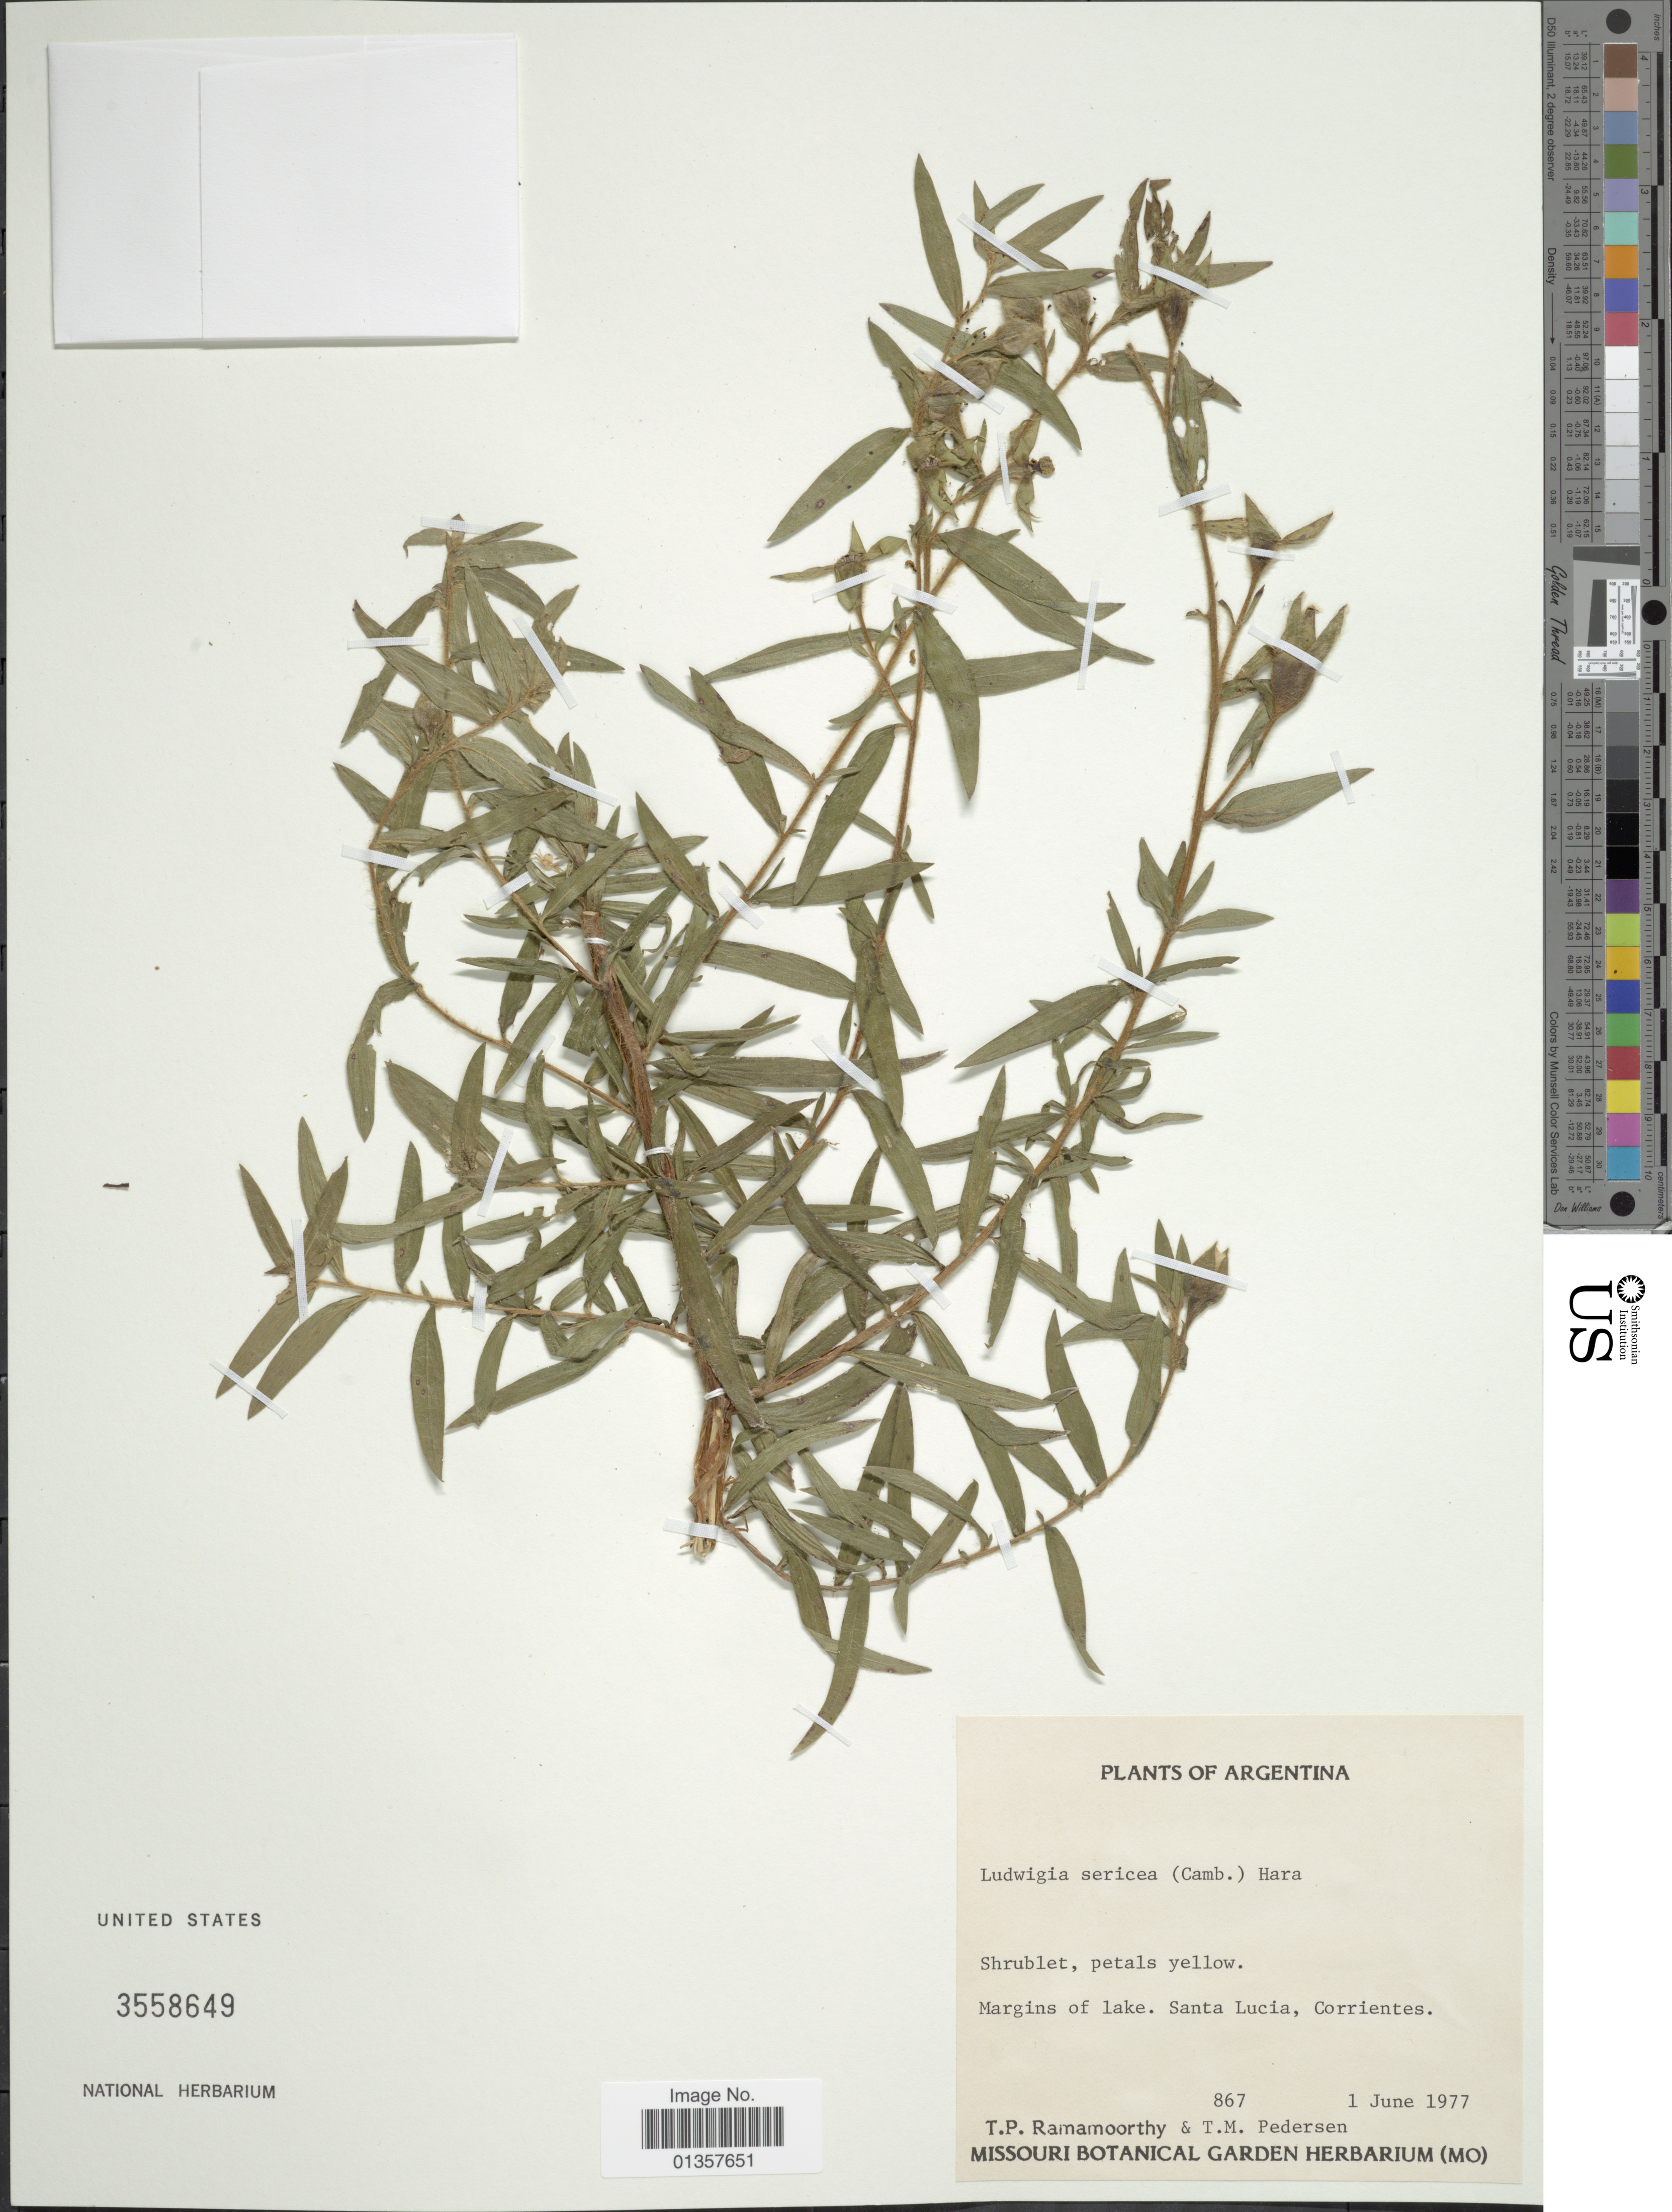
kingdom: Plantae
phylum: Tracheophyta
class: Magnoliopsida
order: Myrtales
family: Onagraceae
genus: Ludwigia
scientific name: Ludwigia sericea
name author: (Cambess.) H. Hara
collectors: T. P. Ramamoorthy & T. M. Pedersen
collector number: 867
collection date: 1977-06-01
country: Argentina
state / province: Corrientes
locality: Margins of lake. Santa Lucia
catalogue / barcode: US 3558649